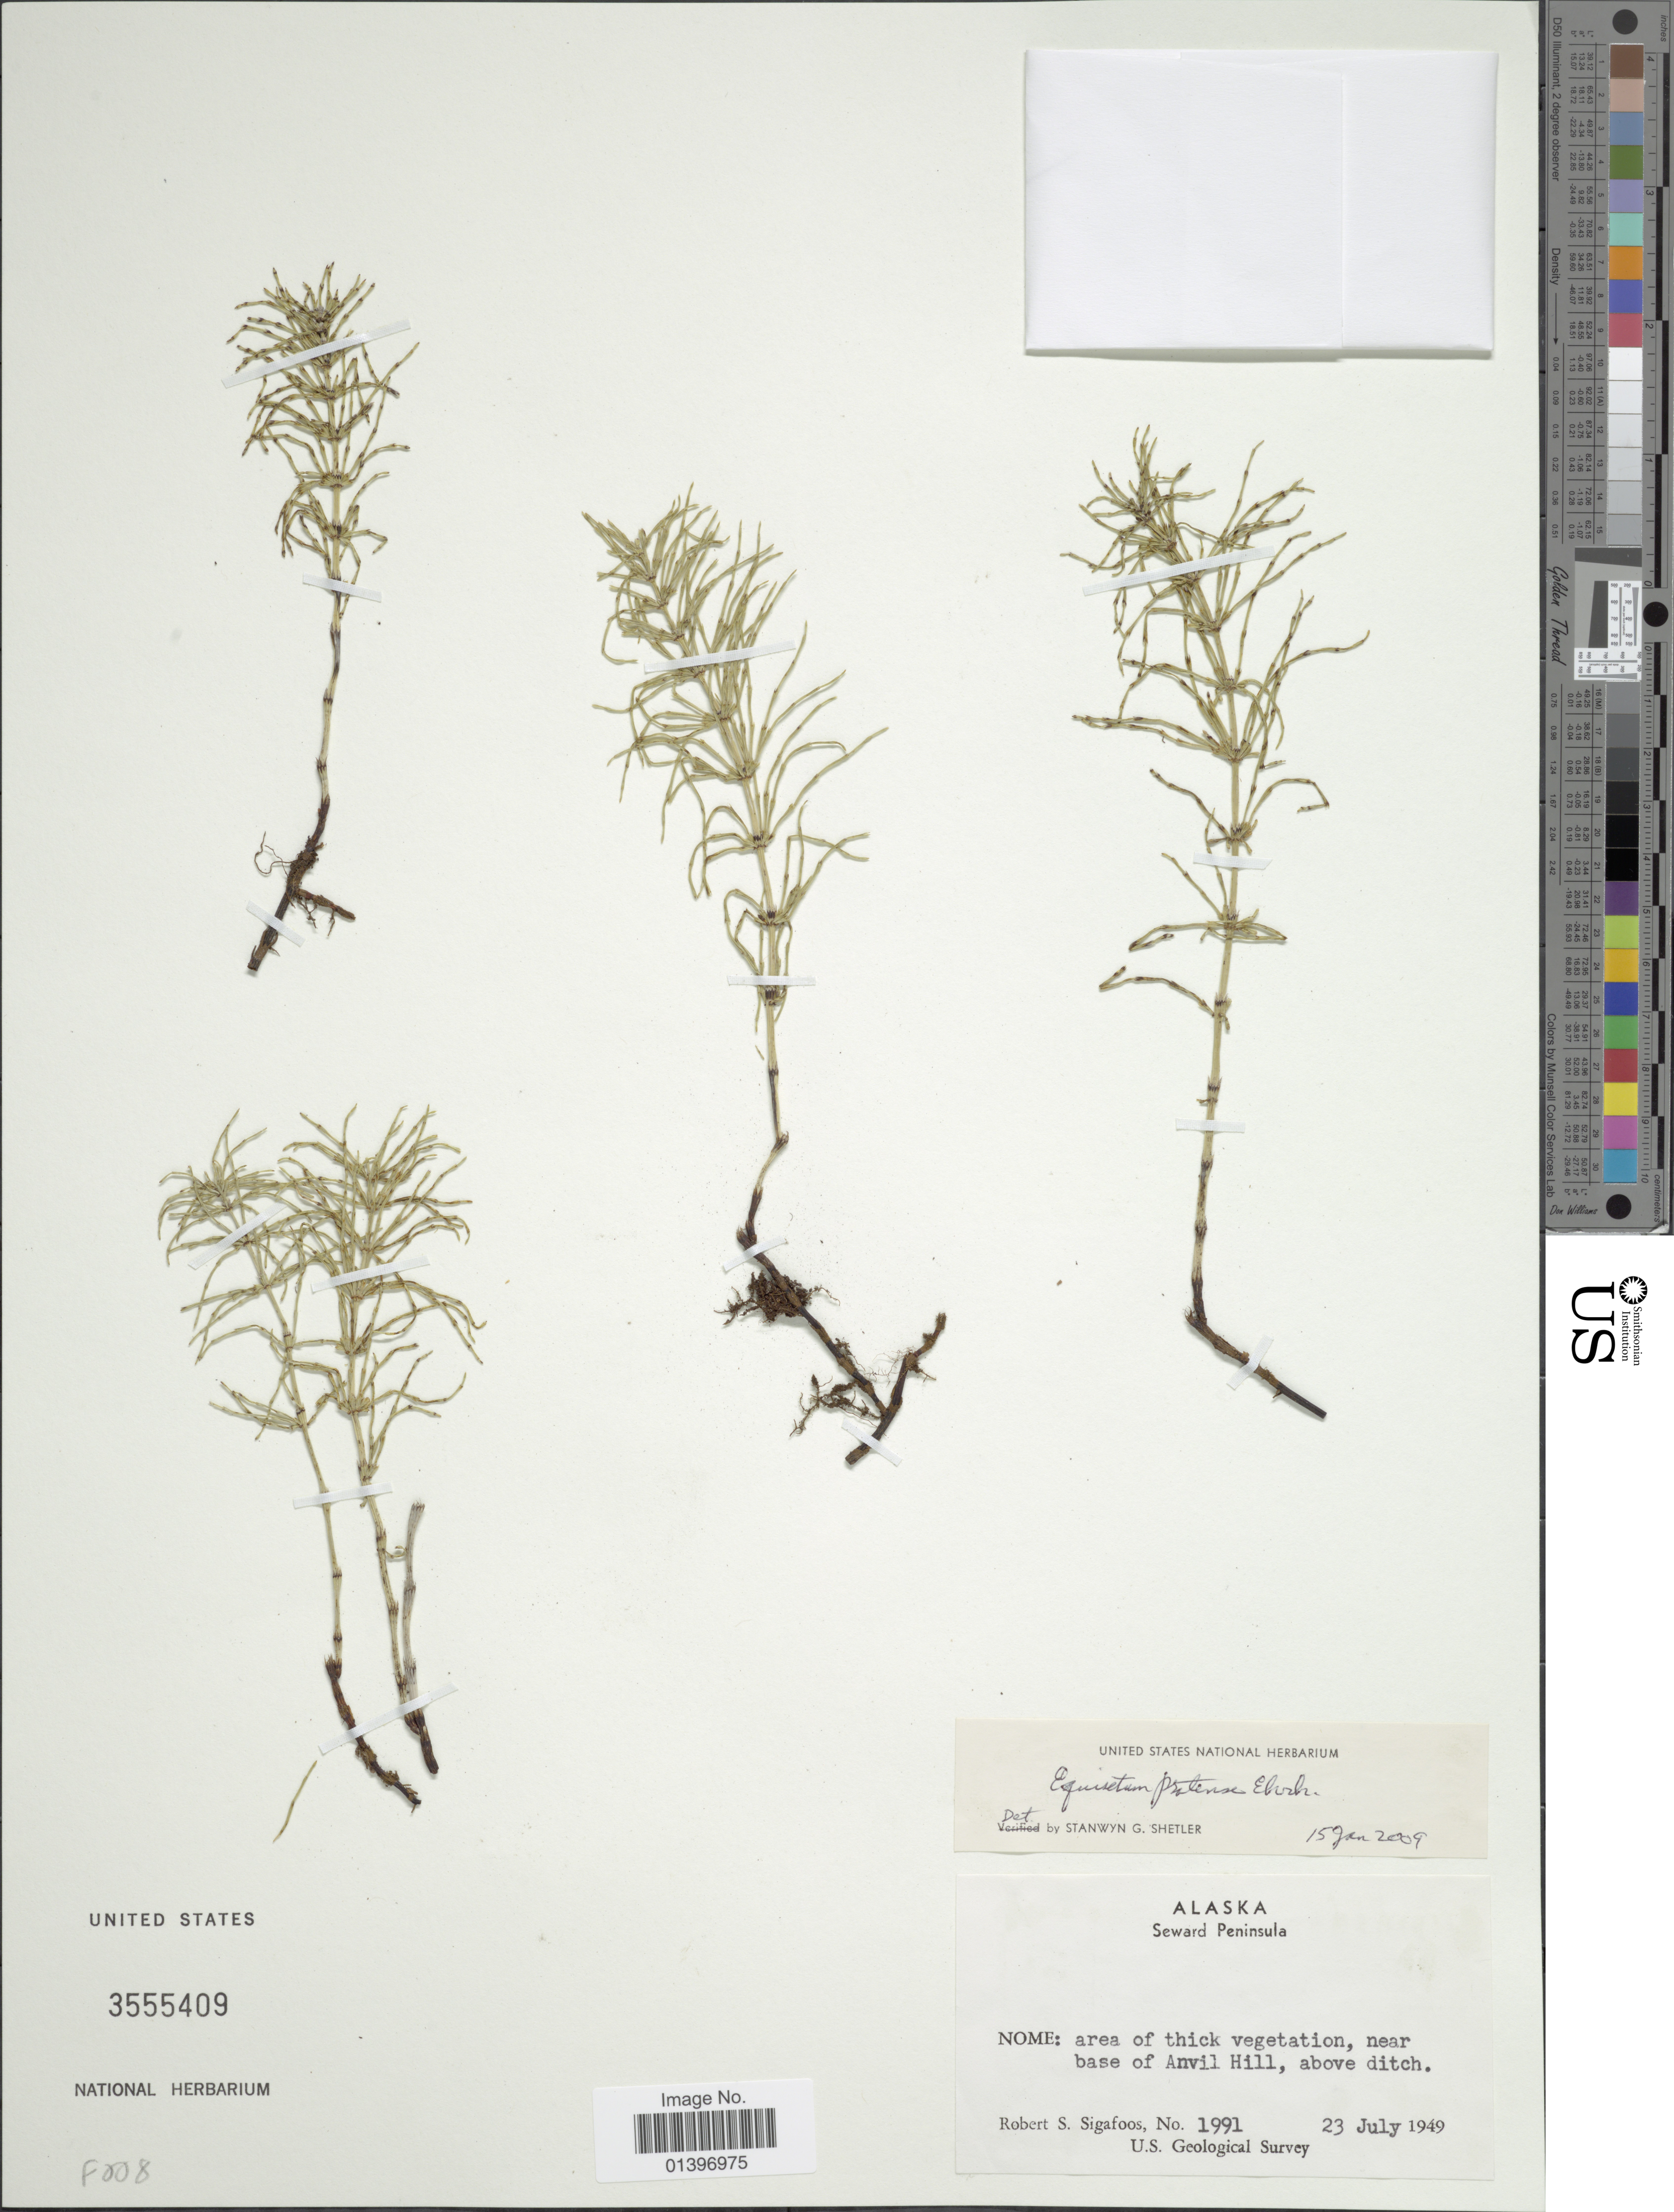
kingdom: Plantae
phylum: Tracheophyta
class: Polypodiopsida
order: Equisetales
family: Equisetaceae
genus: Equisetum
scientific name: Equisetum pratense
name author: Ehrh.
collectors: R. Sigafoos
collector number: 1991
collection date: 1949-07-23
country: United States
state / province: Alaska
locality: Nome: area of thick vegetation, near base of Anvil Hill, above ditch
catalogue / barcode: US 3555409